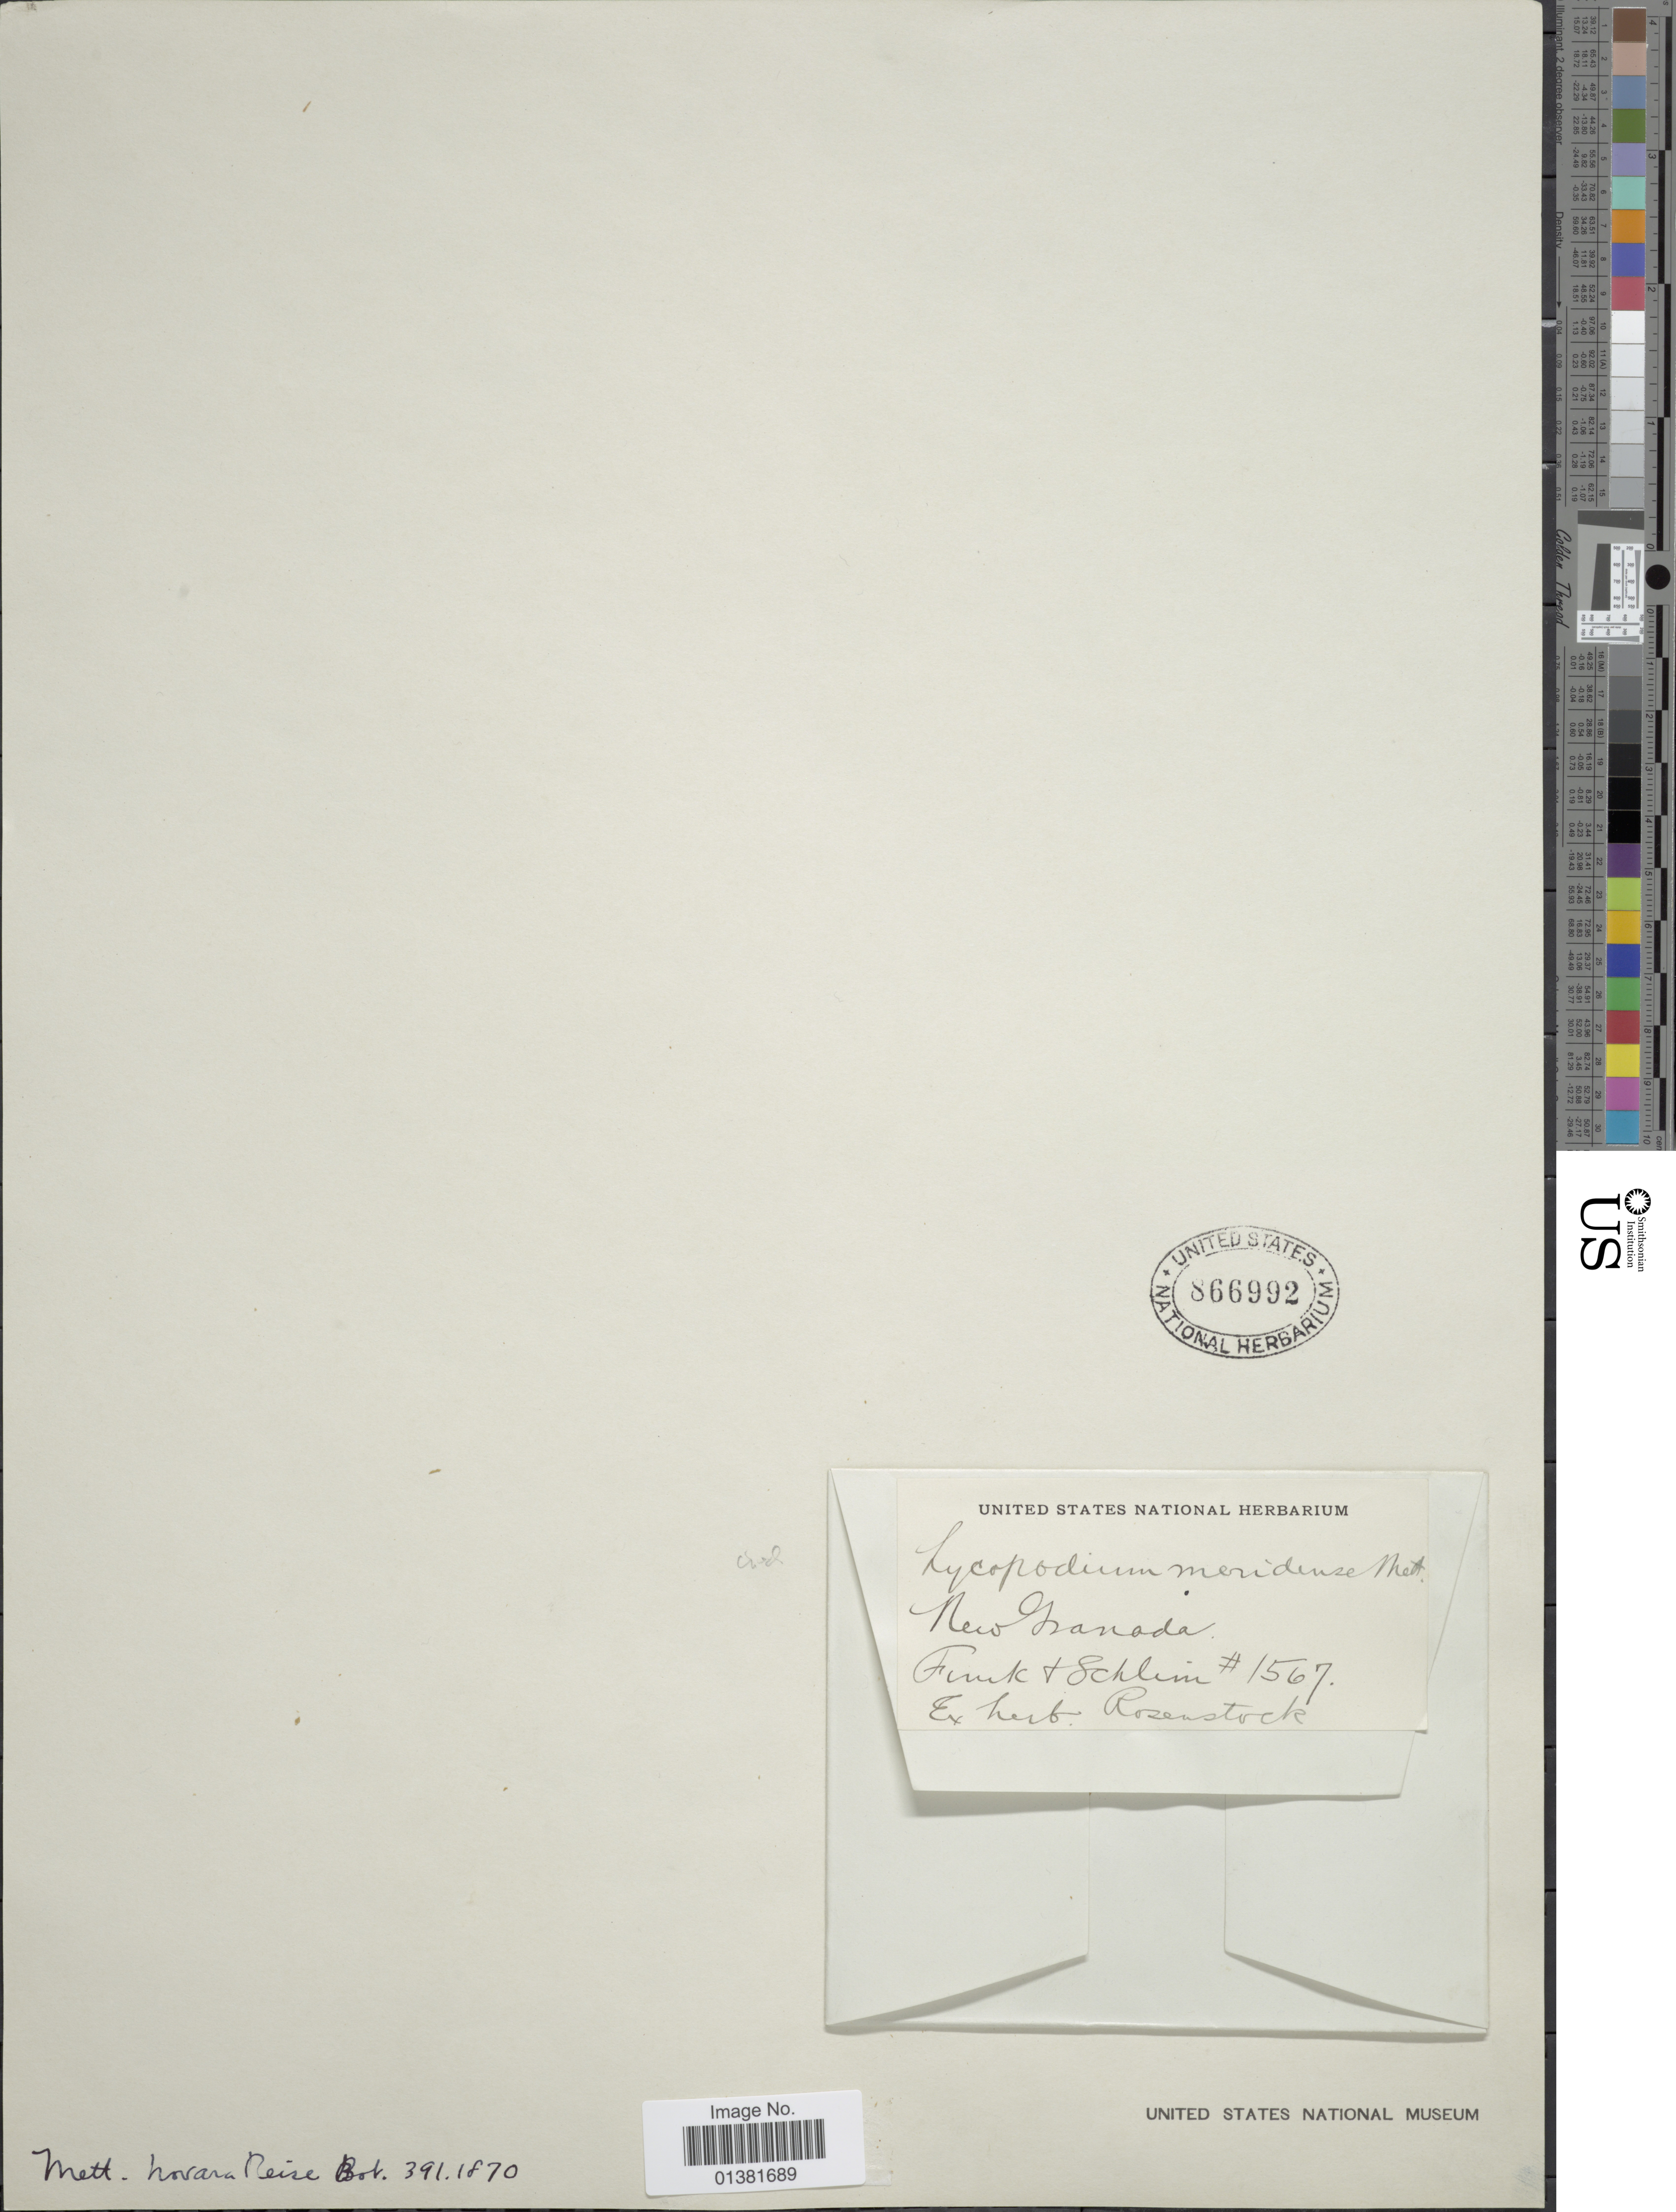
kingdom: Plantae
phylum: Tracheophyta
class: Lycopodiopsida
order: Lycopodiales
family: Lycopodiaceae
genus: Phlegmariurus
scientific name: Phlegmariurus sp.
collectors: -. Funk & L. Schlim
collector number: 1567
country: Colombia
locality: New Granada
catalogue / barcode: US 866992